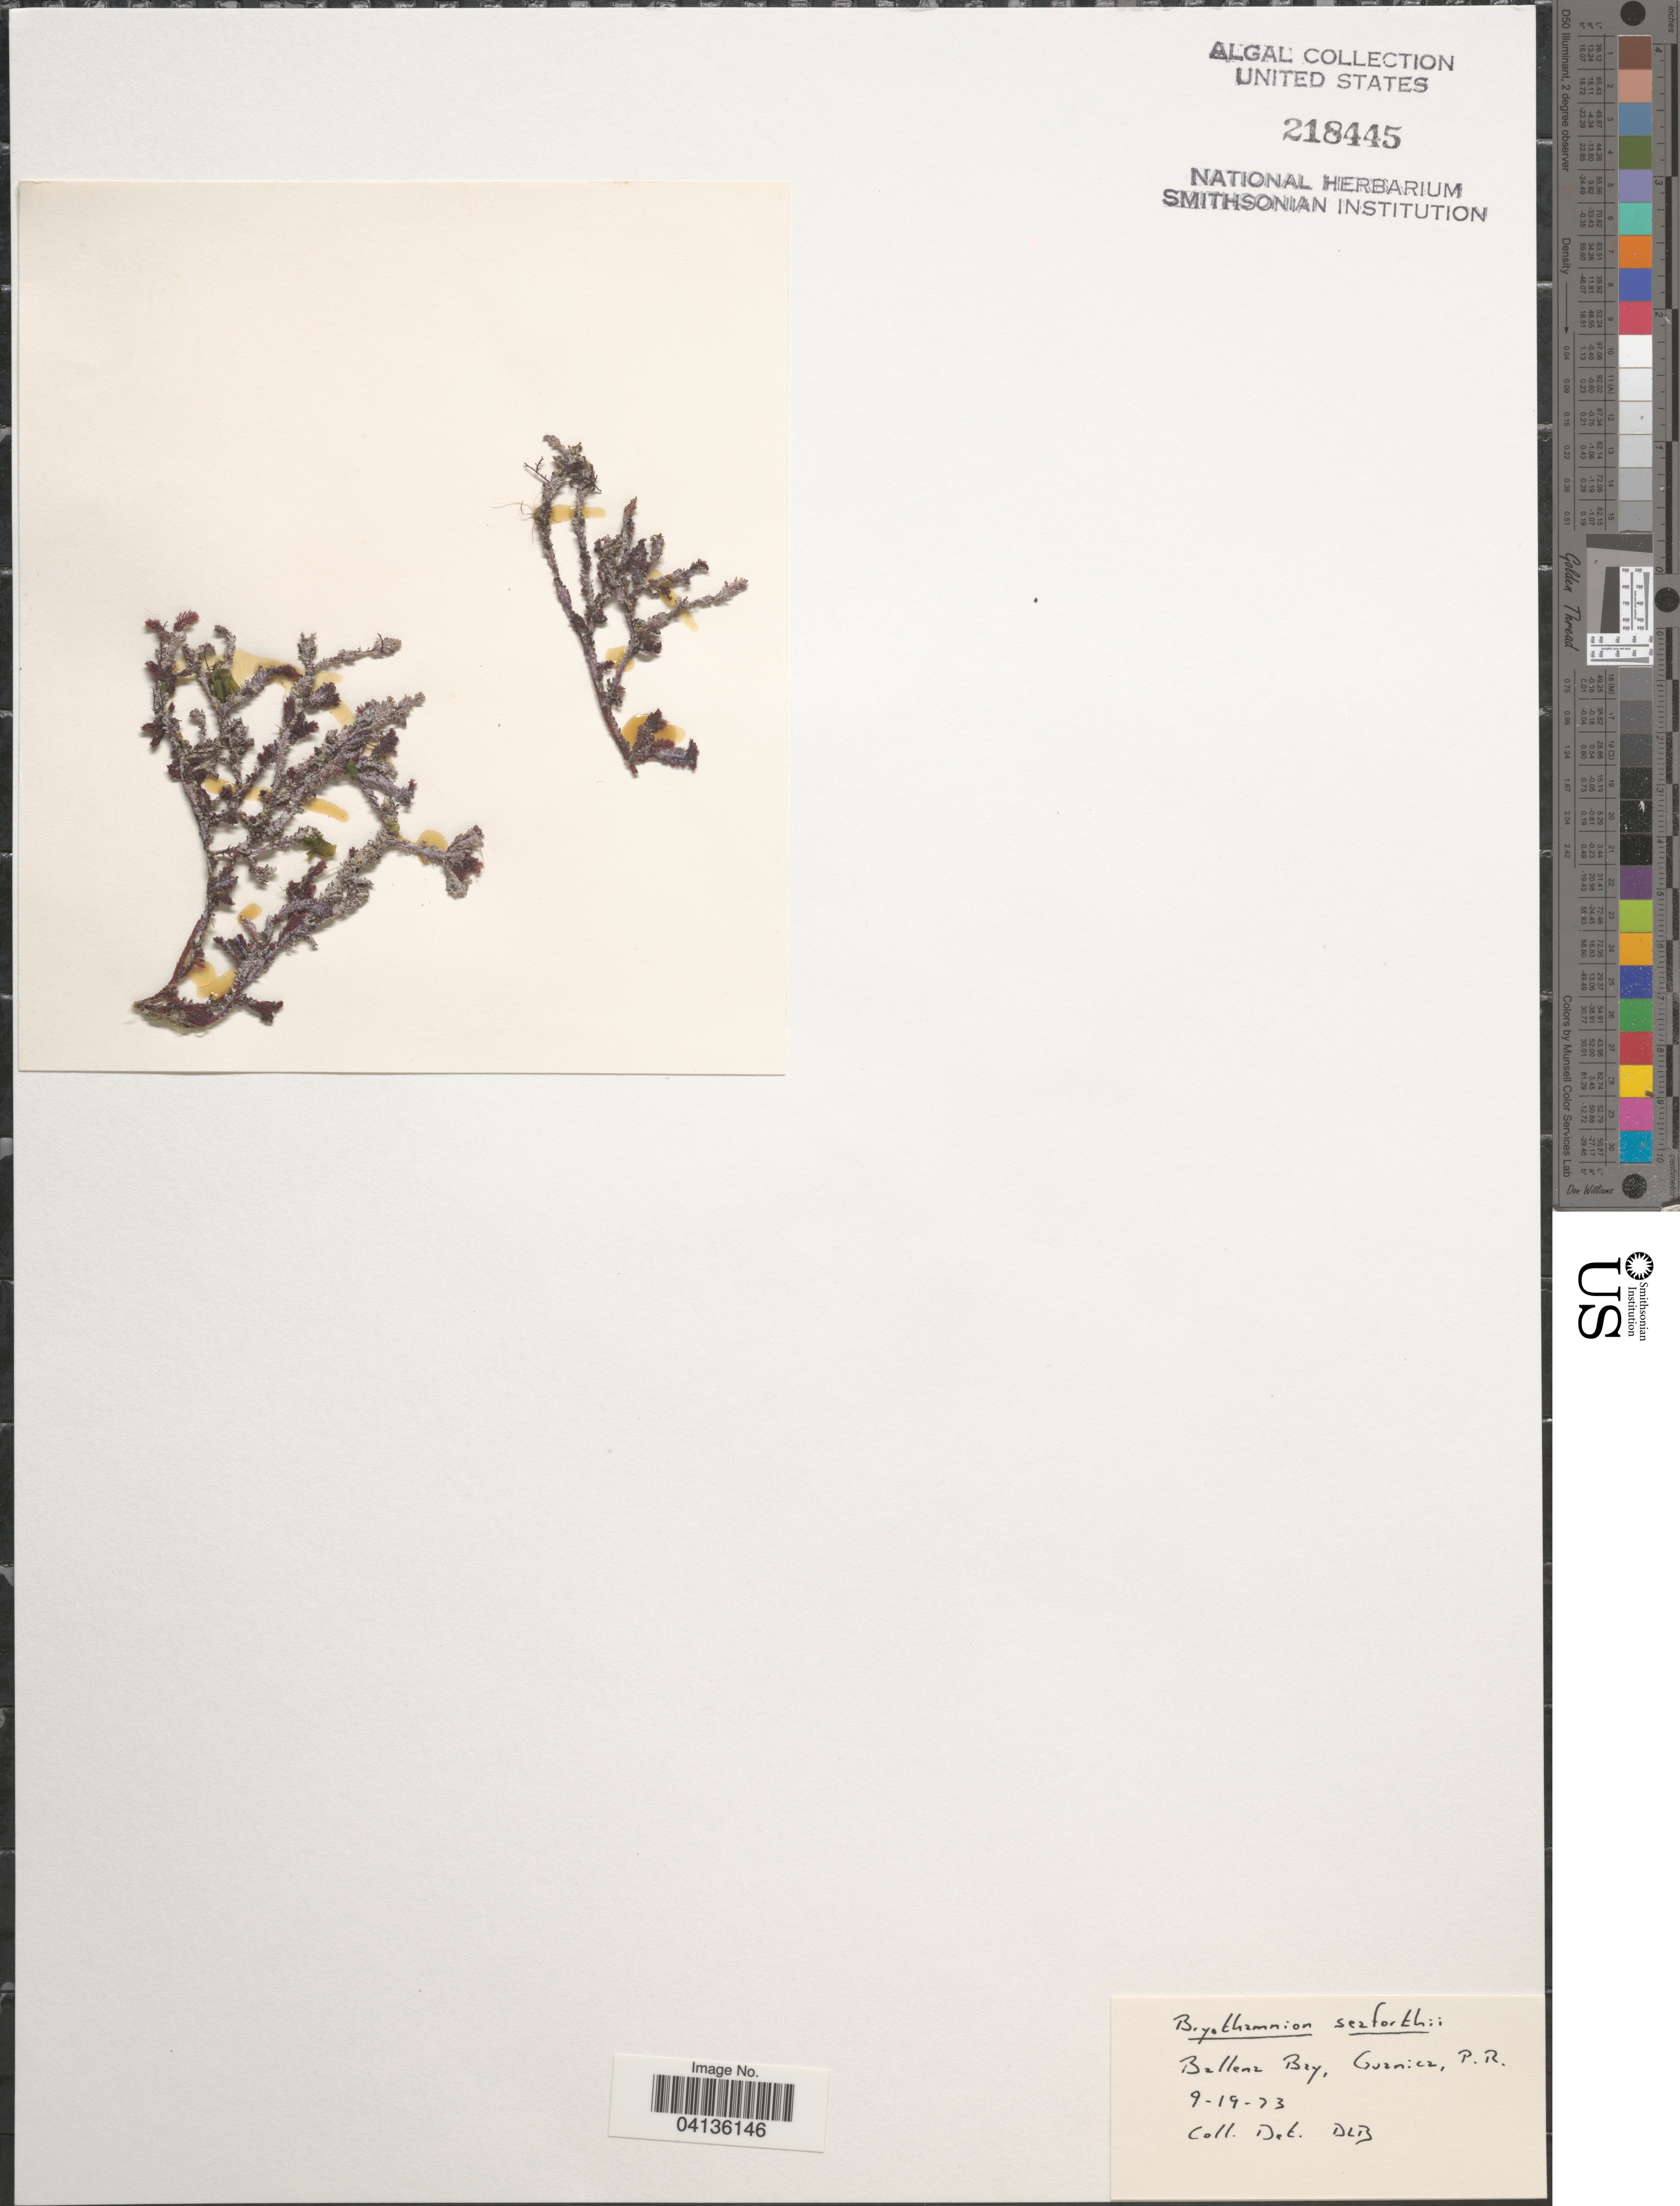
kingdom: Plantae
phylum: Rhodophyta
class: Florideophyceae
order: Ceramiales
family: Rhodomelaceae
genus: Bryothamnion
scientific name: Bryothamnion seaforthii f. disticha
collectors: D. L. B.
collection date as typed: Transcribed d/m/y: 19/9/73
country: Puerto Rico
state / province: Guánica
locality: Ballena Bay.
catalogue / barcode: US 218445